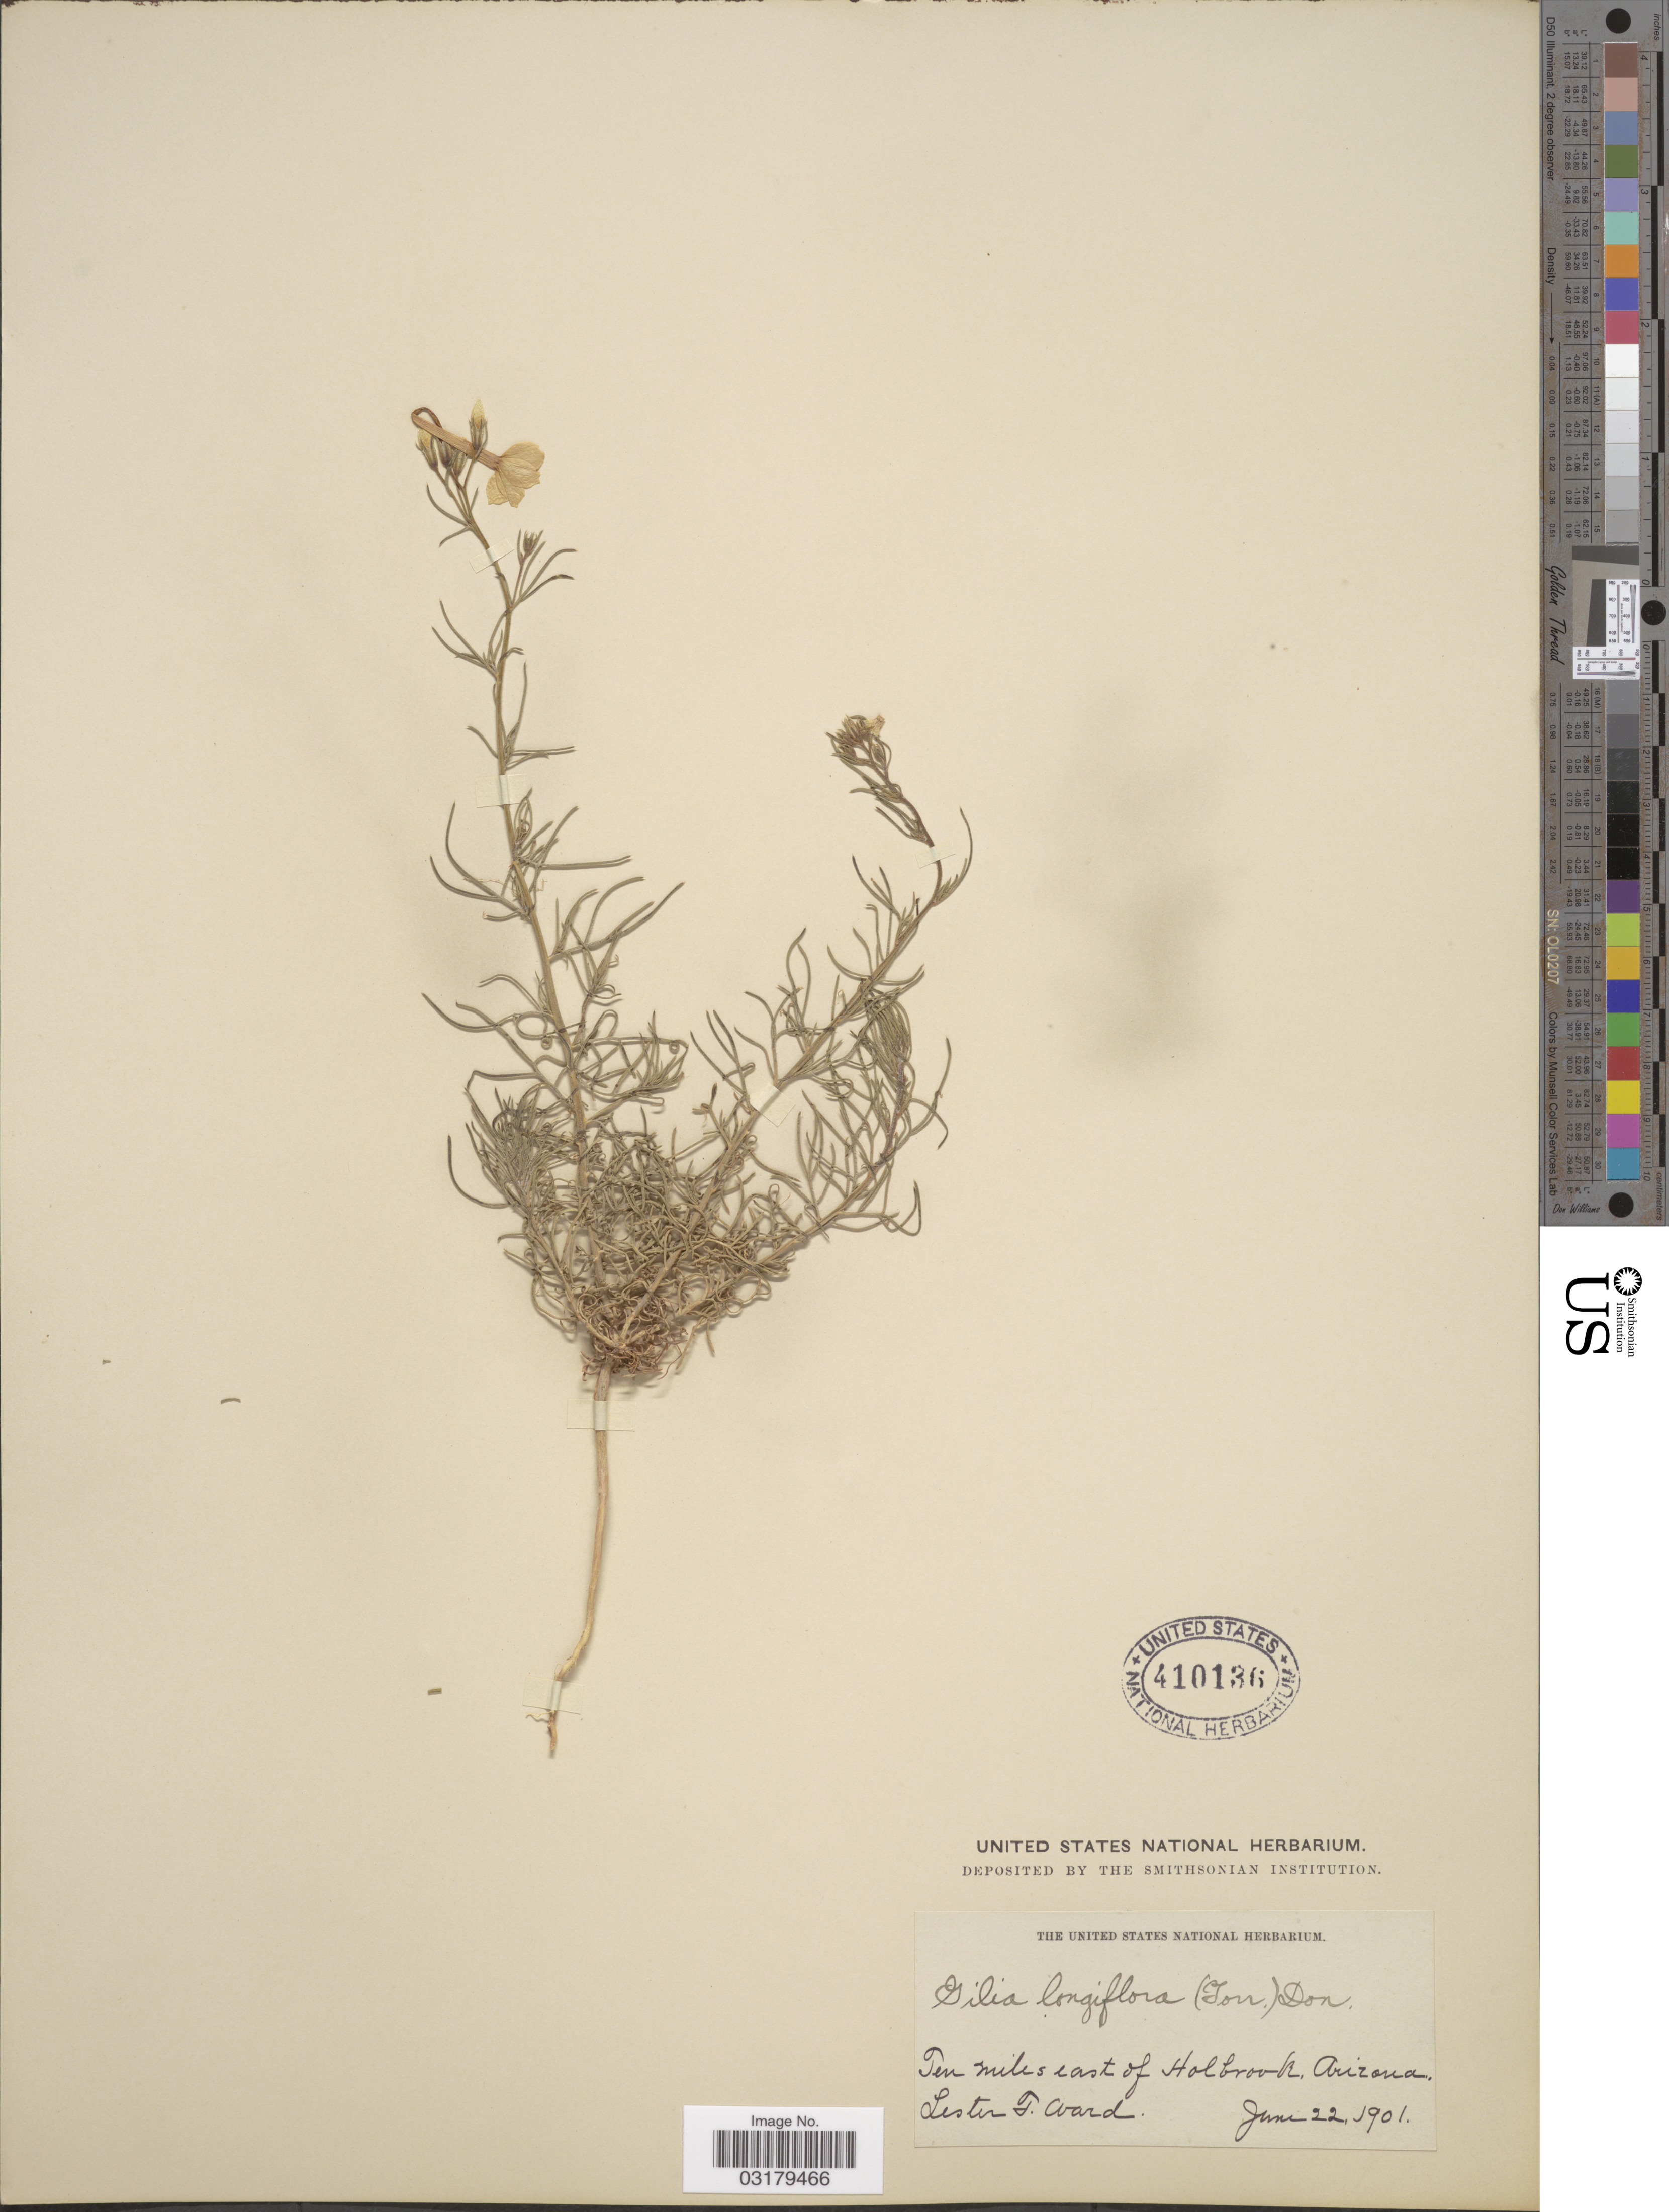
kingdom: Plantae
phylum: Tracheophyta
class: Magnoliopsida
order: Ericales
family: Polemoniaceae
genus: Ipomopsis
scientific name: Ipomopsis longiflora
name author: (Torr.) V.E. Grant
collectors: L. F. Ward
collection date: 1901-06-22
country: United States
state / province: Arizona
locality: Ten miles east of Holbrook.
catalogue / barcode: US 410136